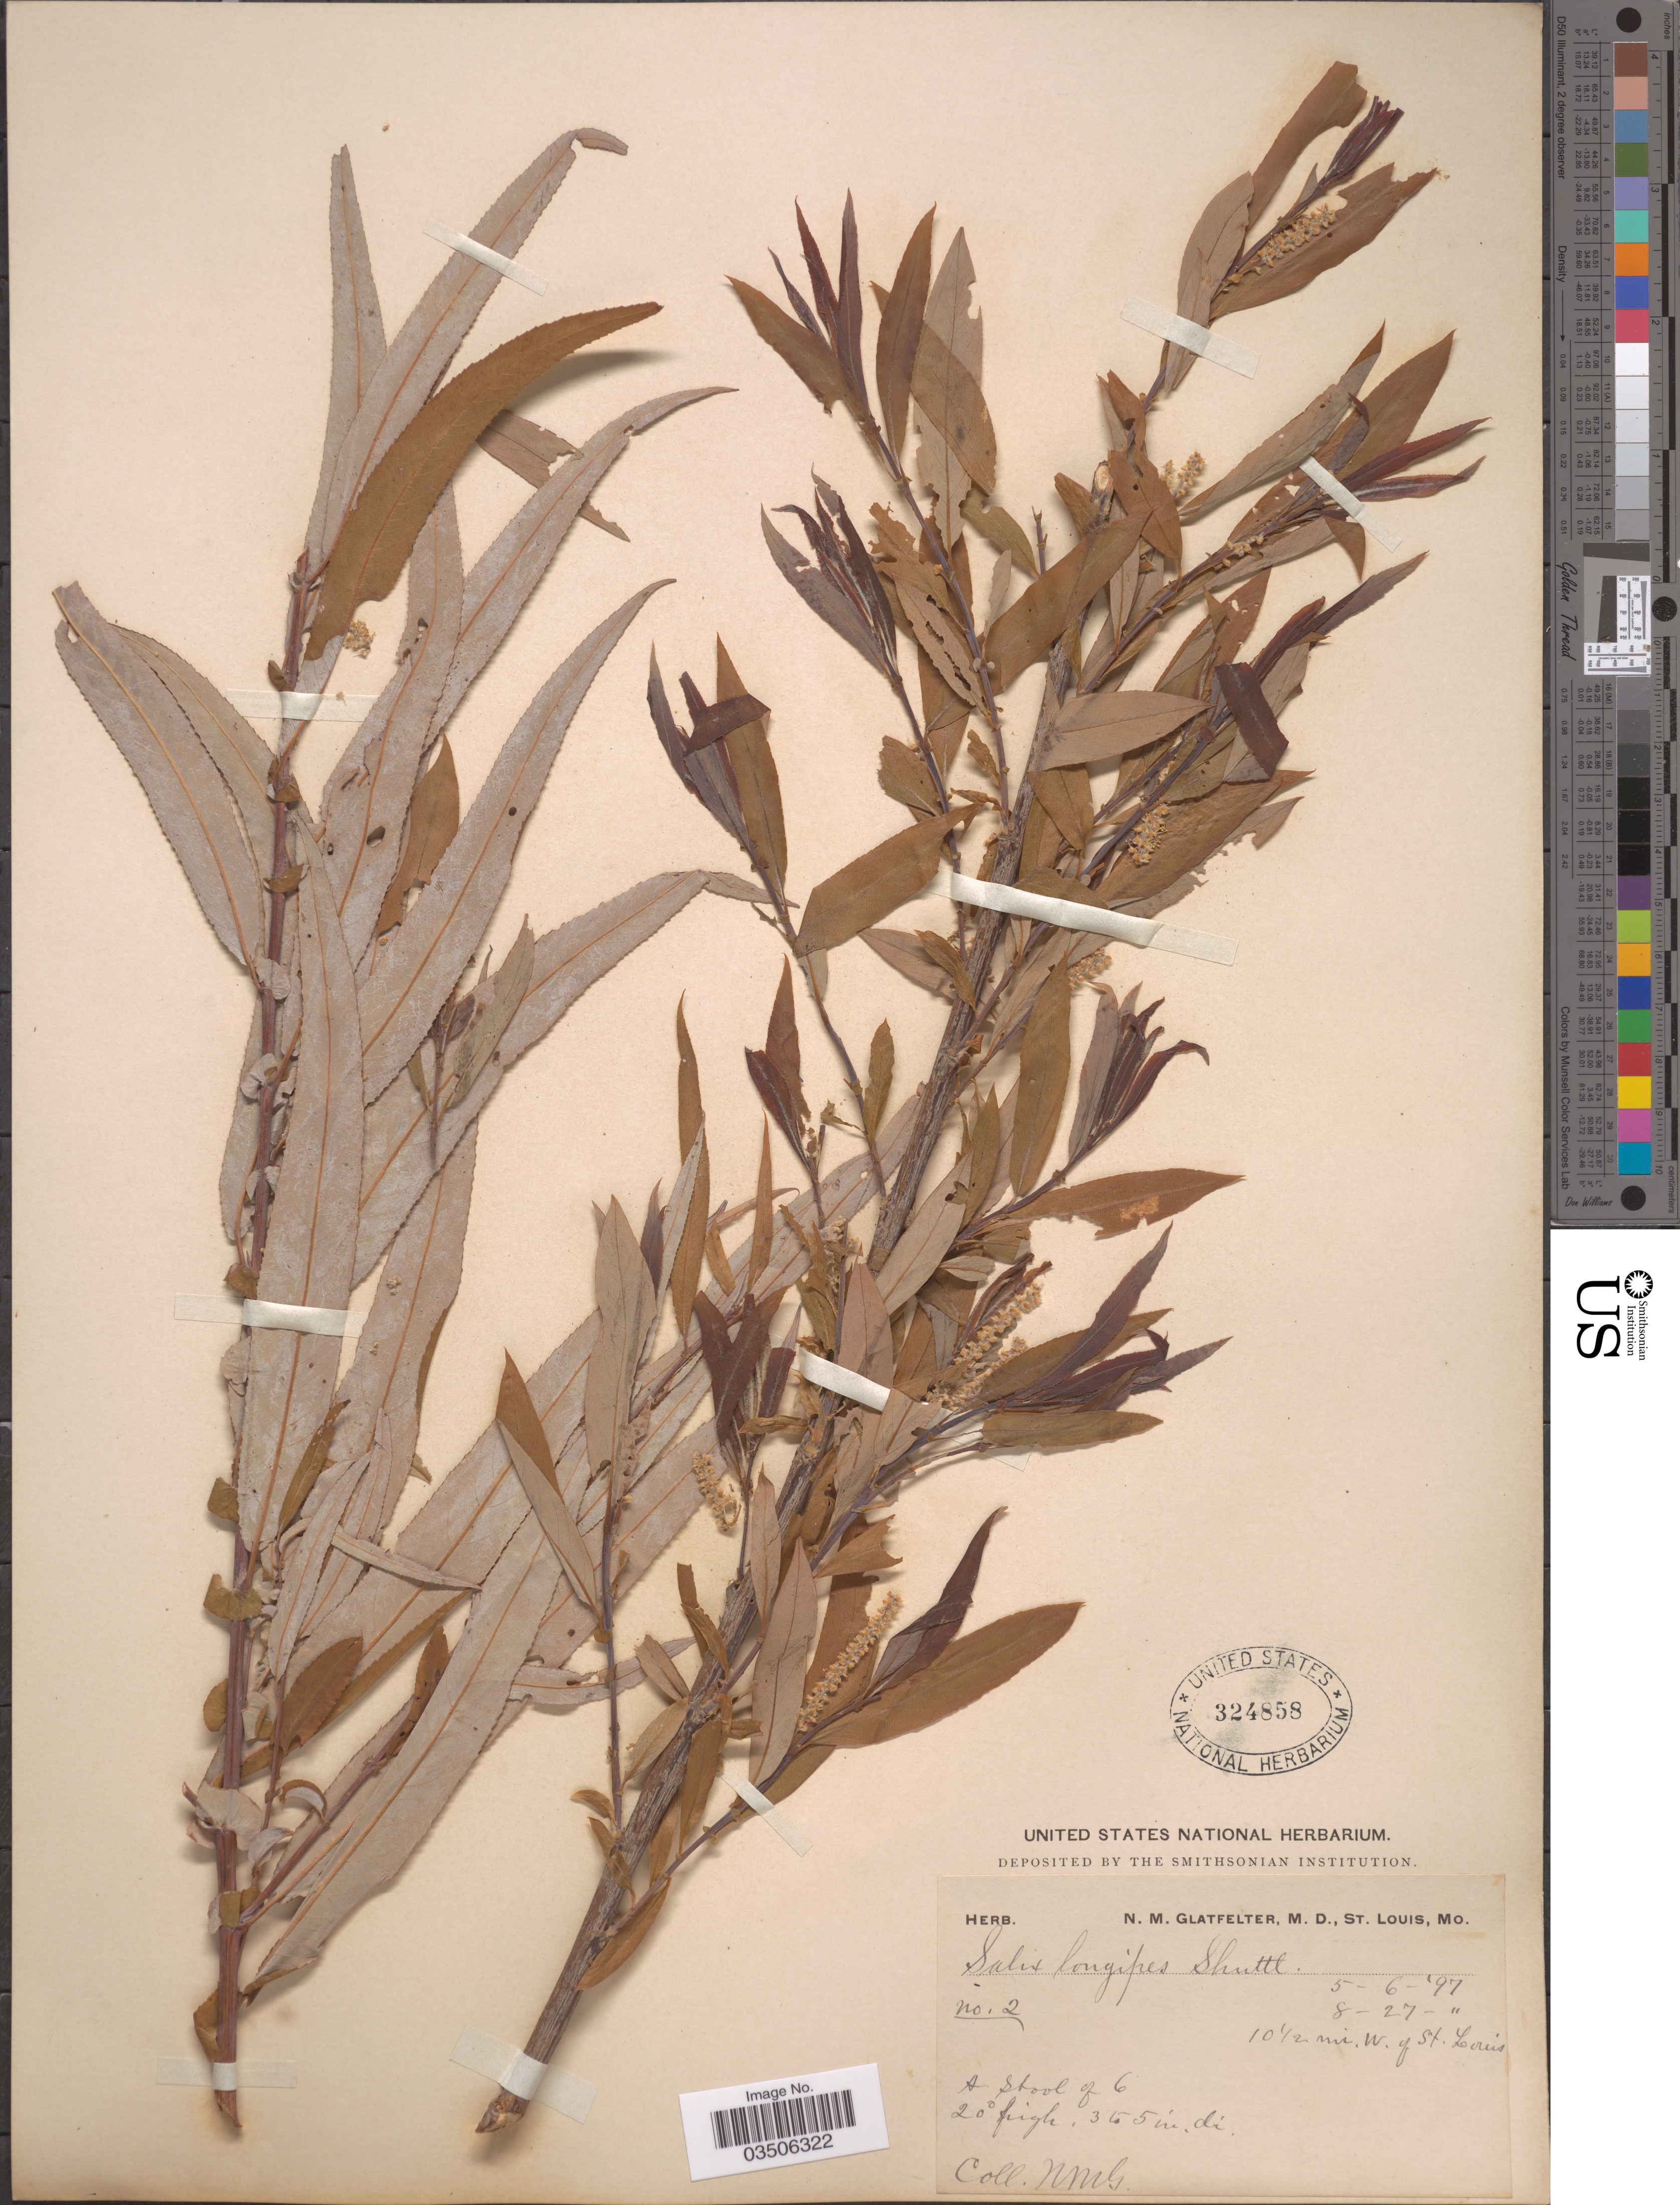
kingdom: Plantae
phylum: Tracheophyta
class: Magnoliopsida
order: Malpighiales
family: Salicaceae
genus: Salix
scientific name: Salix wardii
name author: Bebb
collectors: N. M. Glatfelter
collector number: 2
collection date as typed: Transcribed d/m/y: 6/5/97 to 27/8/97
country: United States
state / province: Missouri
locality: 10½ mi. W. of St. Louis.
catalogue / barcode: US 324858